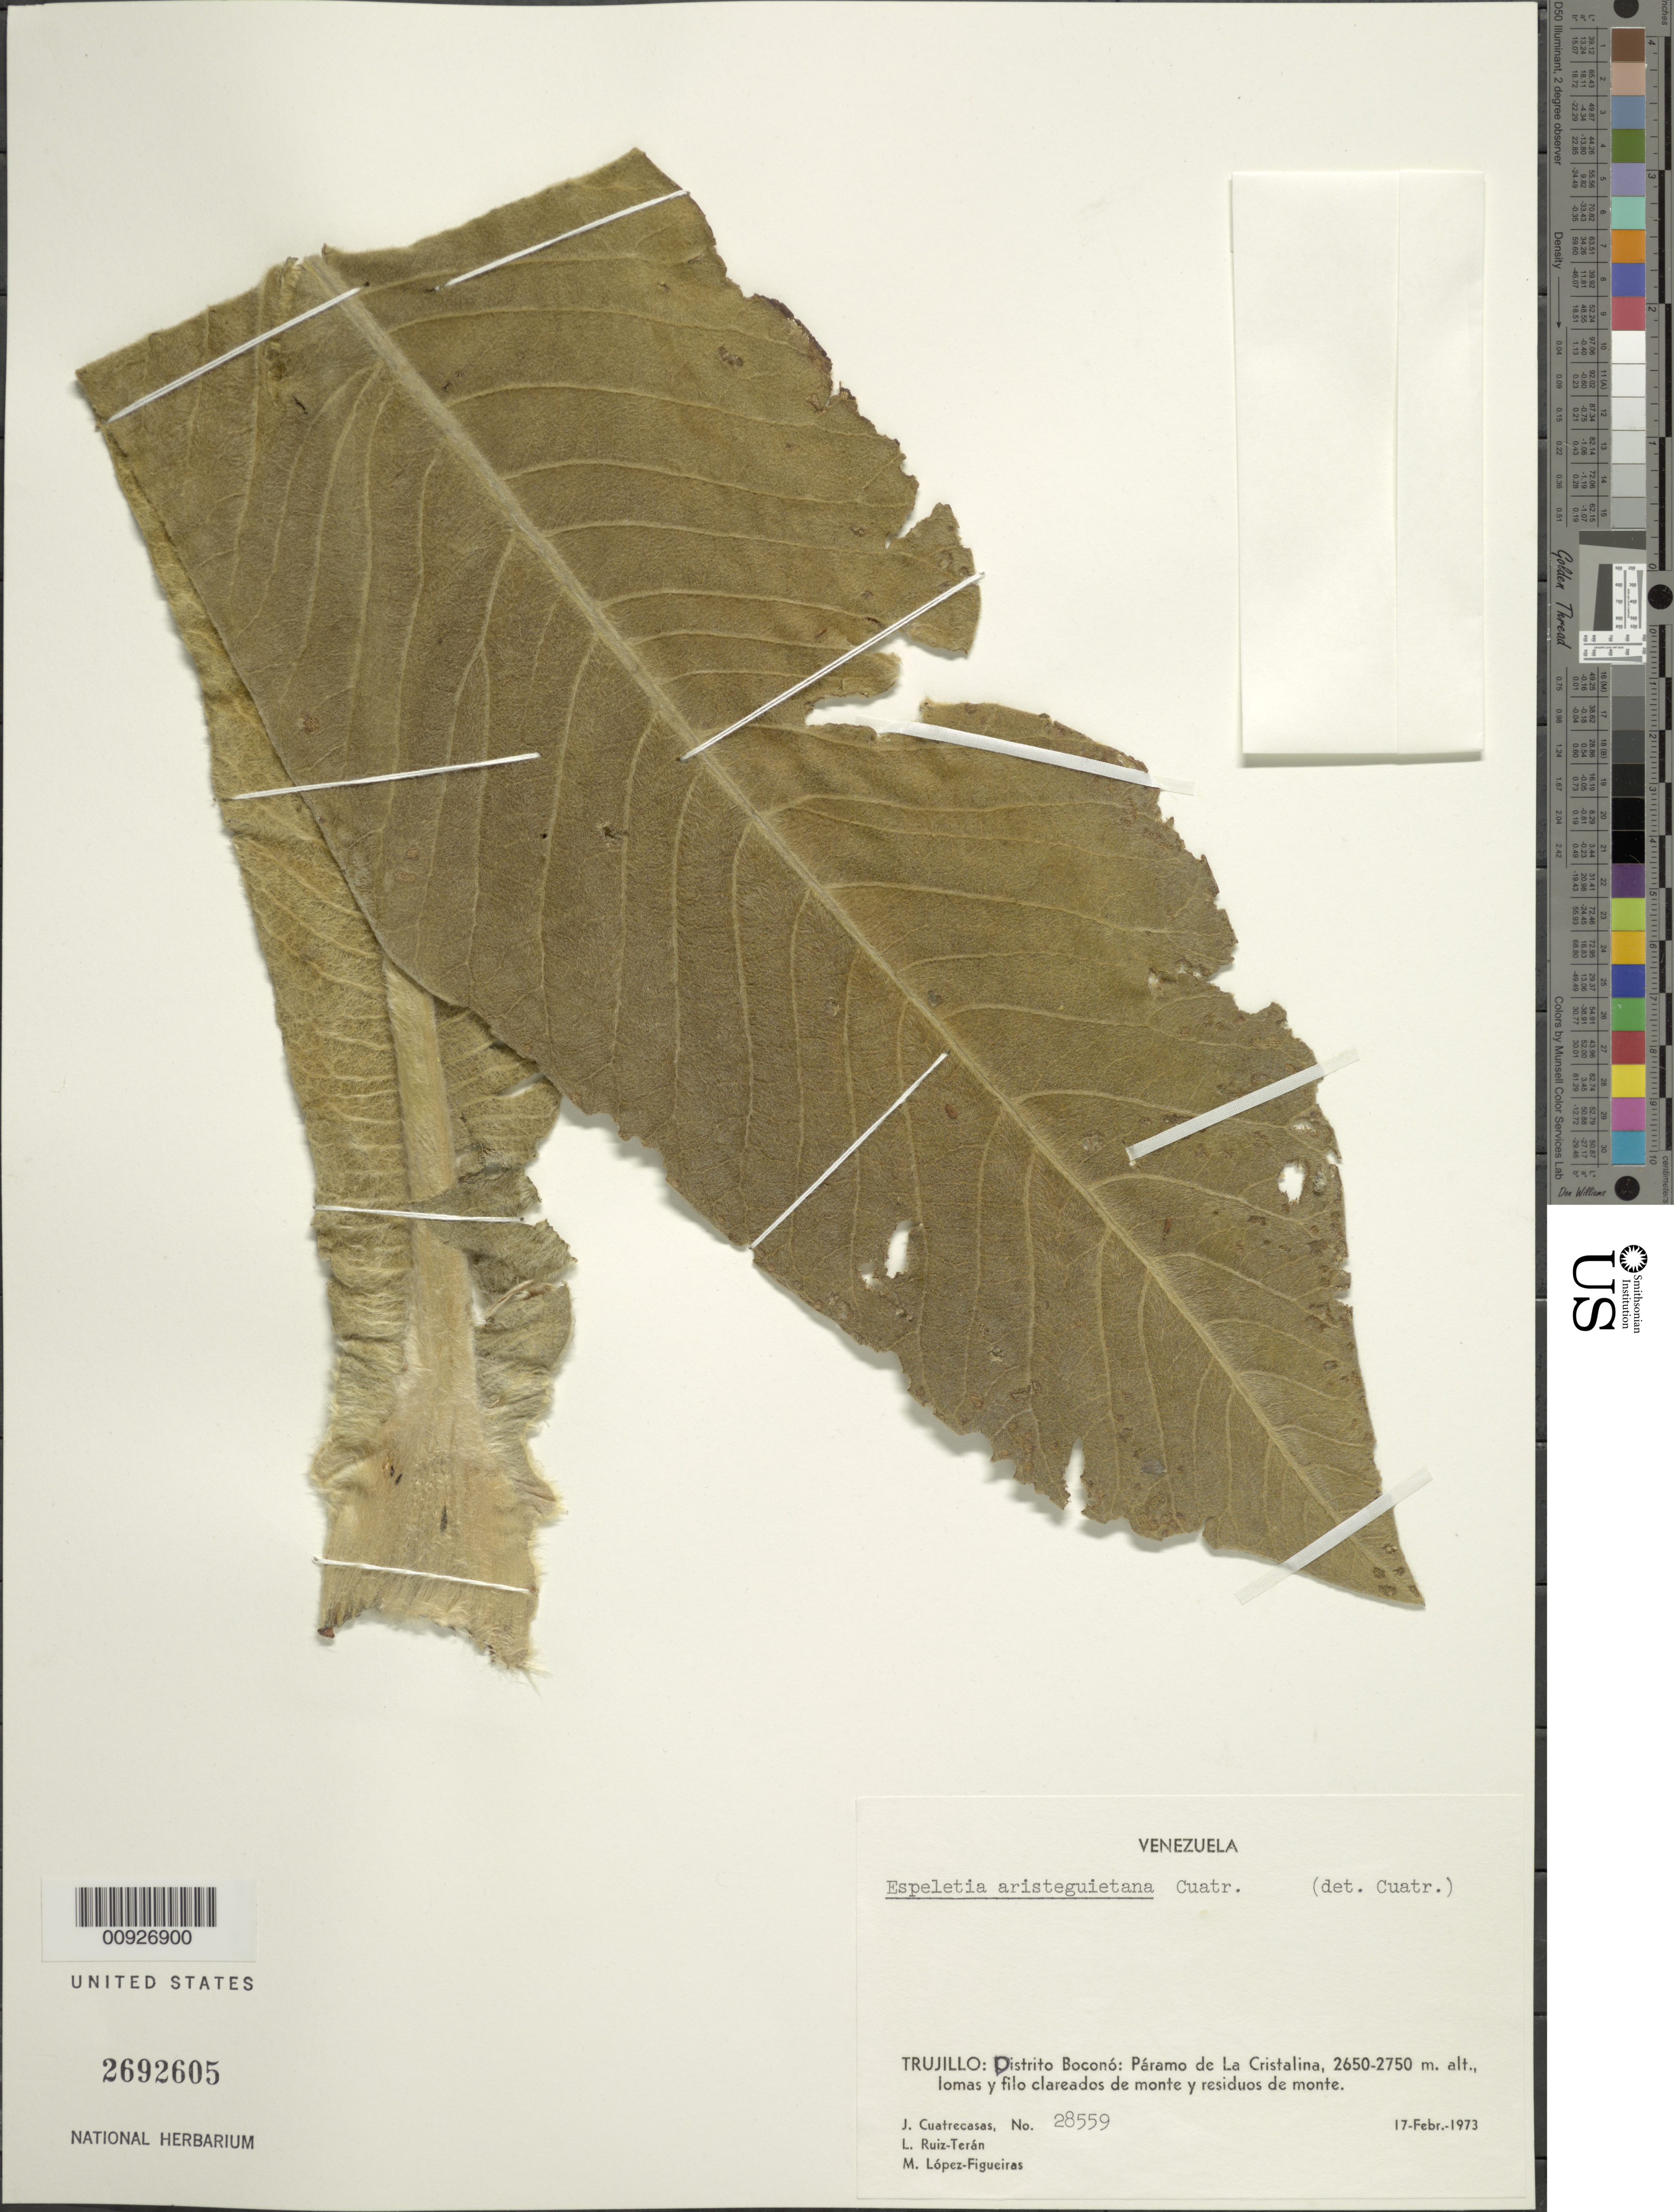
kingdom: Plantae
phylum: Tracheophyta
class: Magnoliopsida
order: Asterales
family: Asteraceae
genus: Espeletia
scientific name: Espeletia aristeguietana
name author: Cuatrec.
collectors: J. Cuatrecasas, L. E. Ruíz-Terán & M. López Figueiras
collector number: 28559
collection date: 1973-02-17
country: Venezuela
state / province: Trujillo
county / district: Boconó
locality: Páramo de la Cristalina.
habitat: Lomas y filo clareados de monte y residuos de monte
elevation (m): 2650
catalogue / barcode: US 2692605